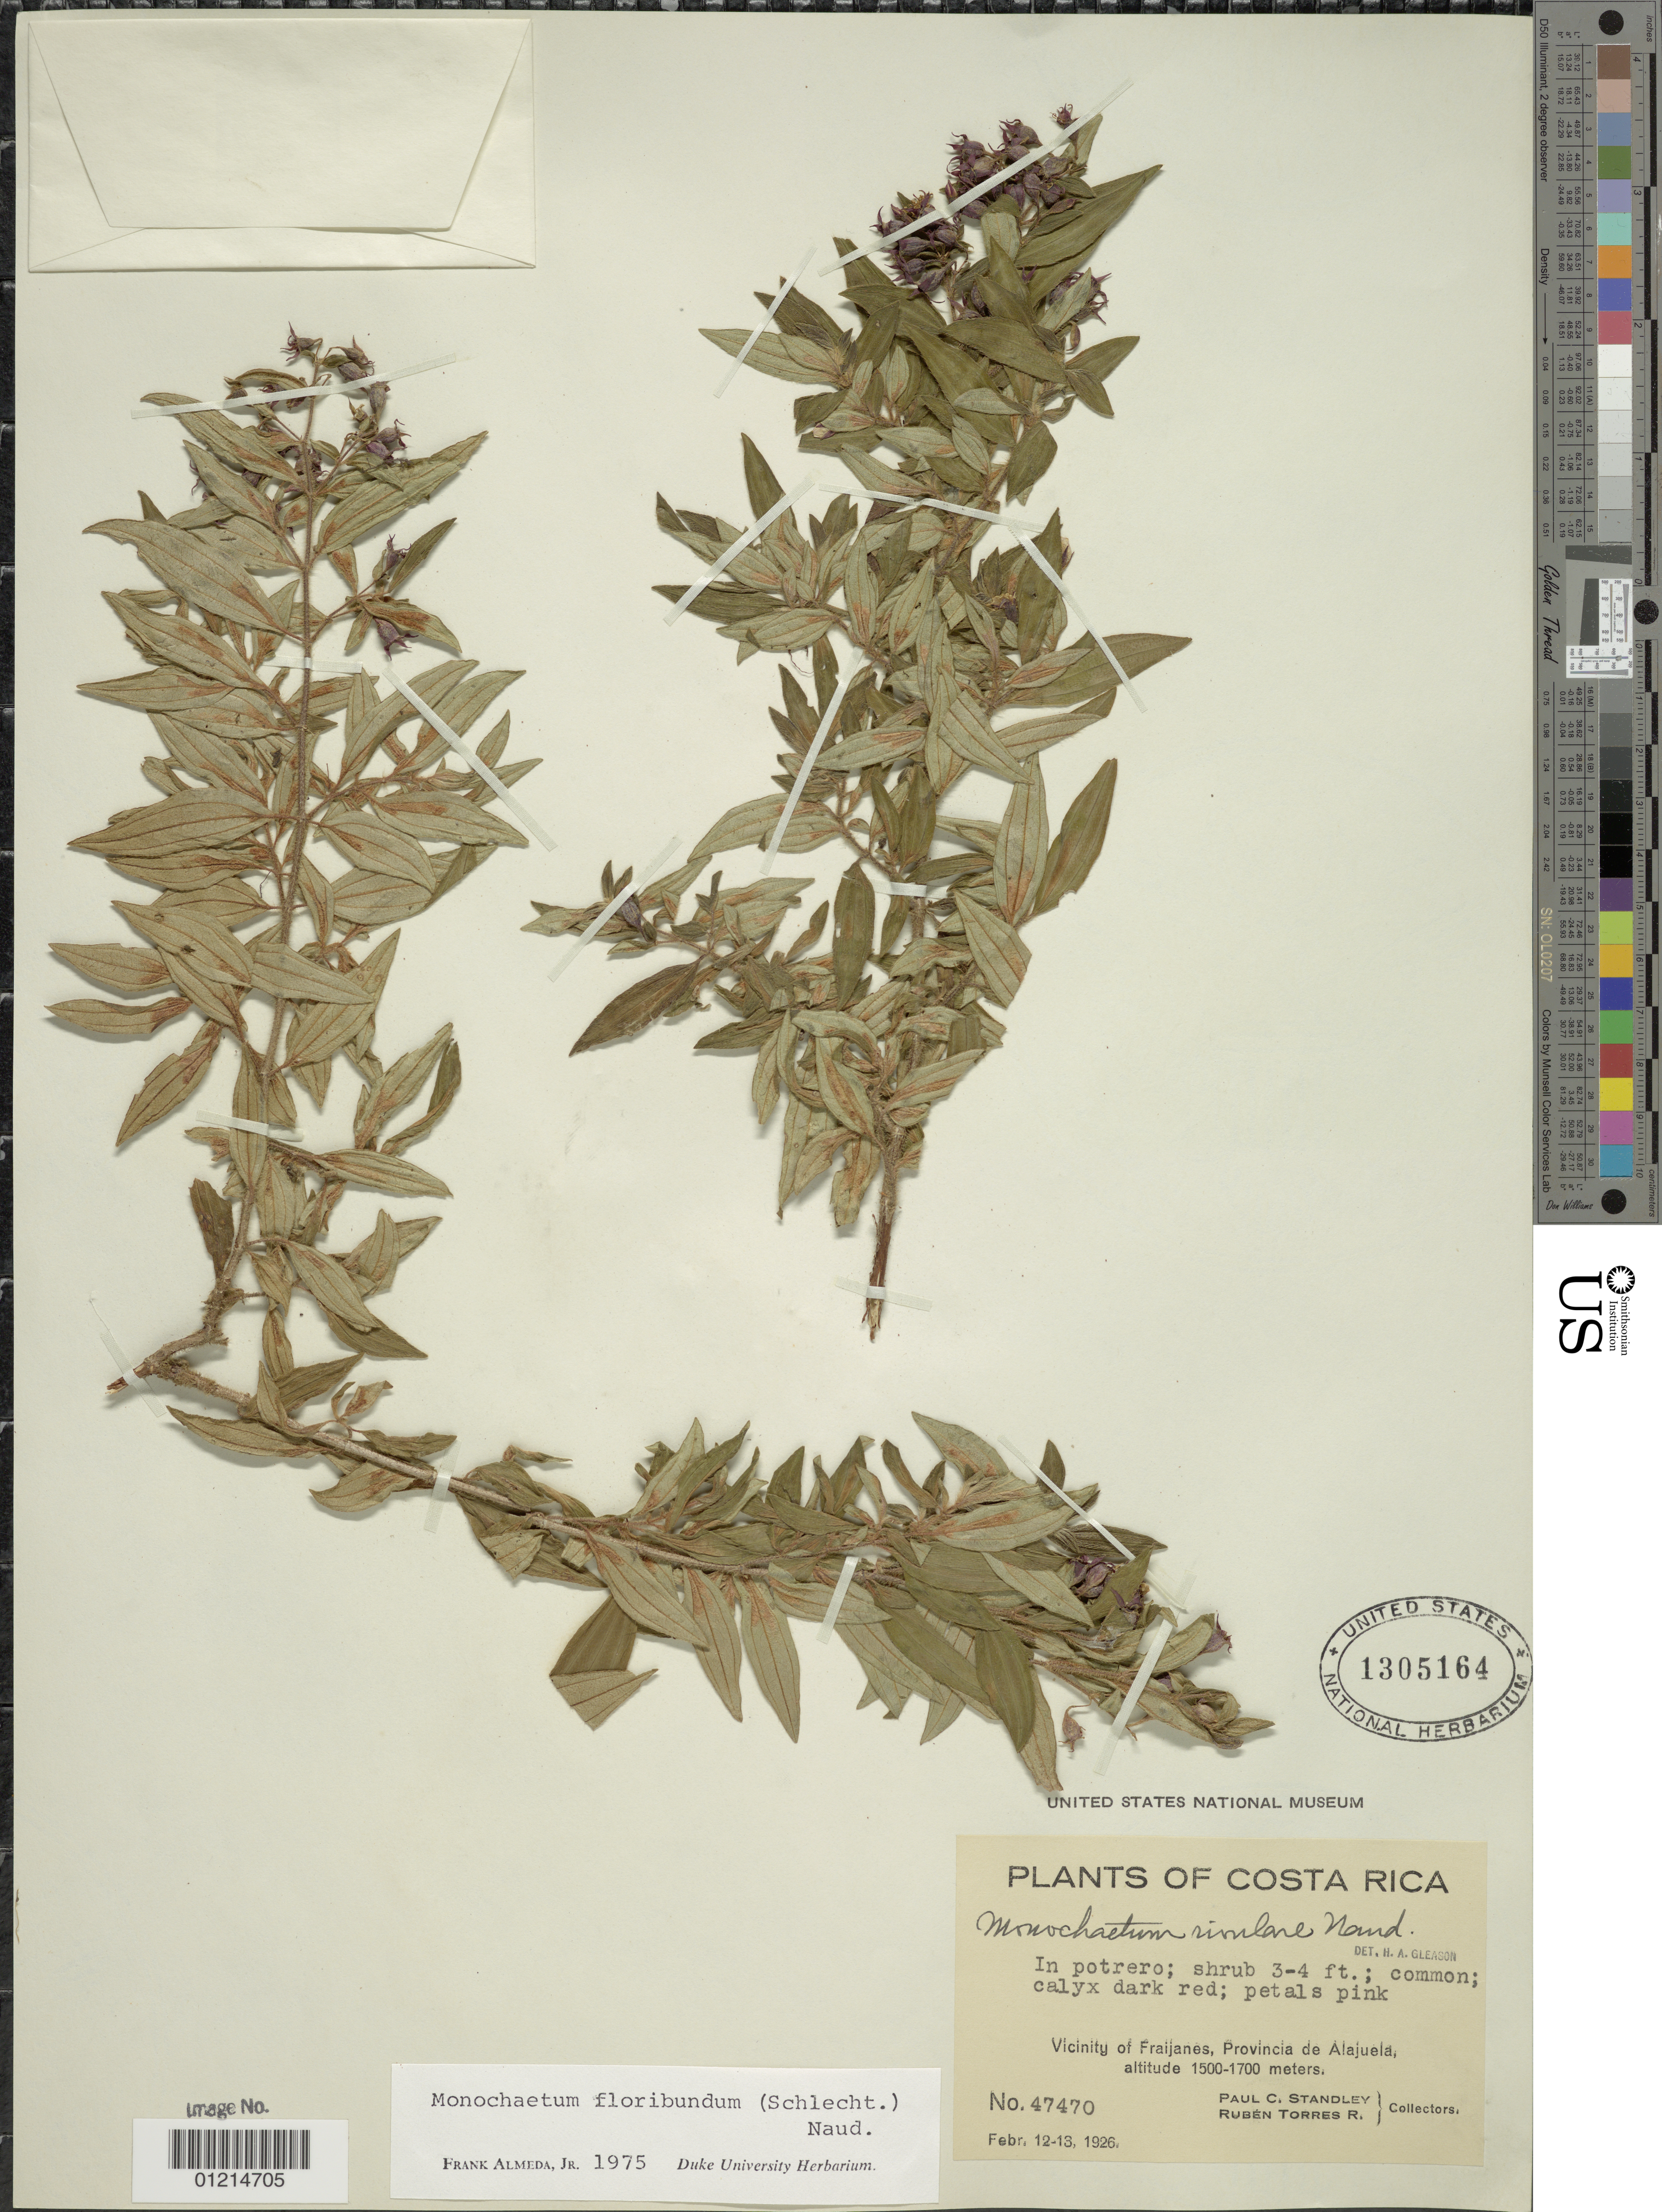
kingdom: Plantae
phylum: Tracheophyta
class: Magnoliopsida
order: Myrtales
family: Melastomataceae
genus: Monochaetum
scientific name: Monochaetum floribundum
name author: (Schltdl.) Naudin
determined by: Almeda, F.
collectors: P. C. Standley & R. Torres Rojas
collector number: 47470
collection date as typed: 12 Feb 1926 to 13 Feb 1926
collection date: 1926-02-12,1926-02-13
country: Costa Rica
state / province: Alajuela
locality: Vicinity of Fraijanes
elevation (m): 1500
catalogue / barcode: US 1305164